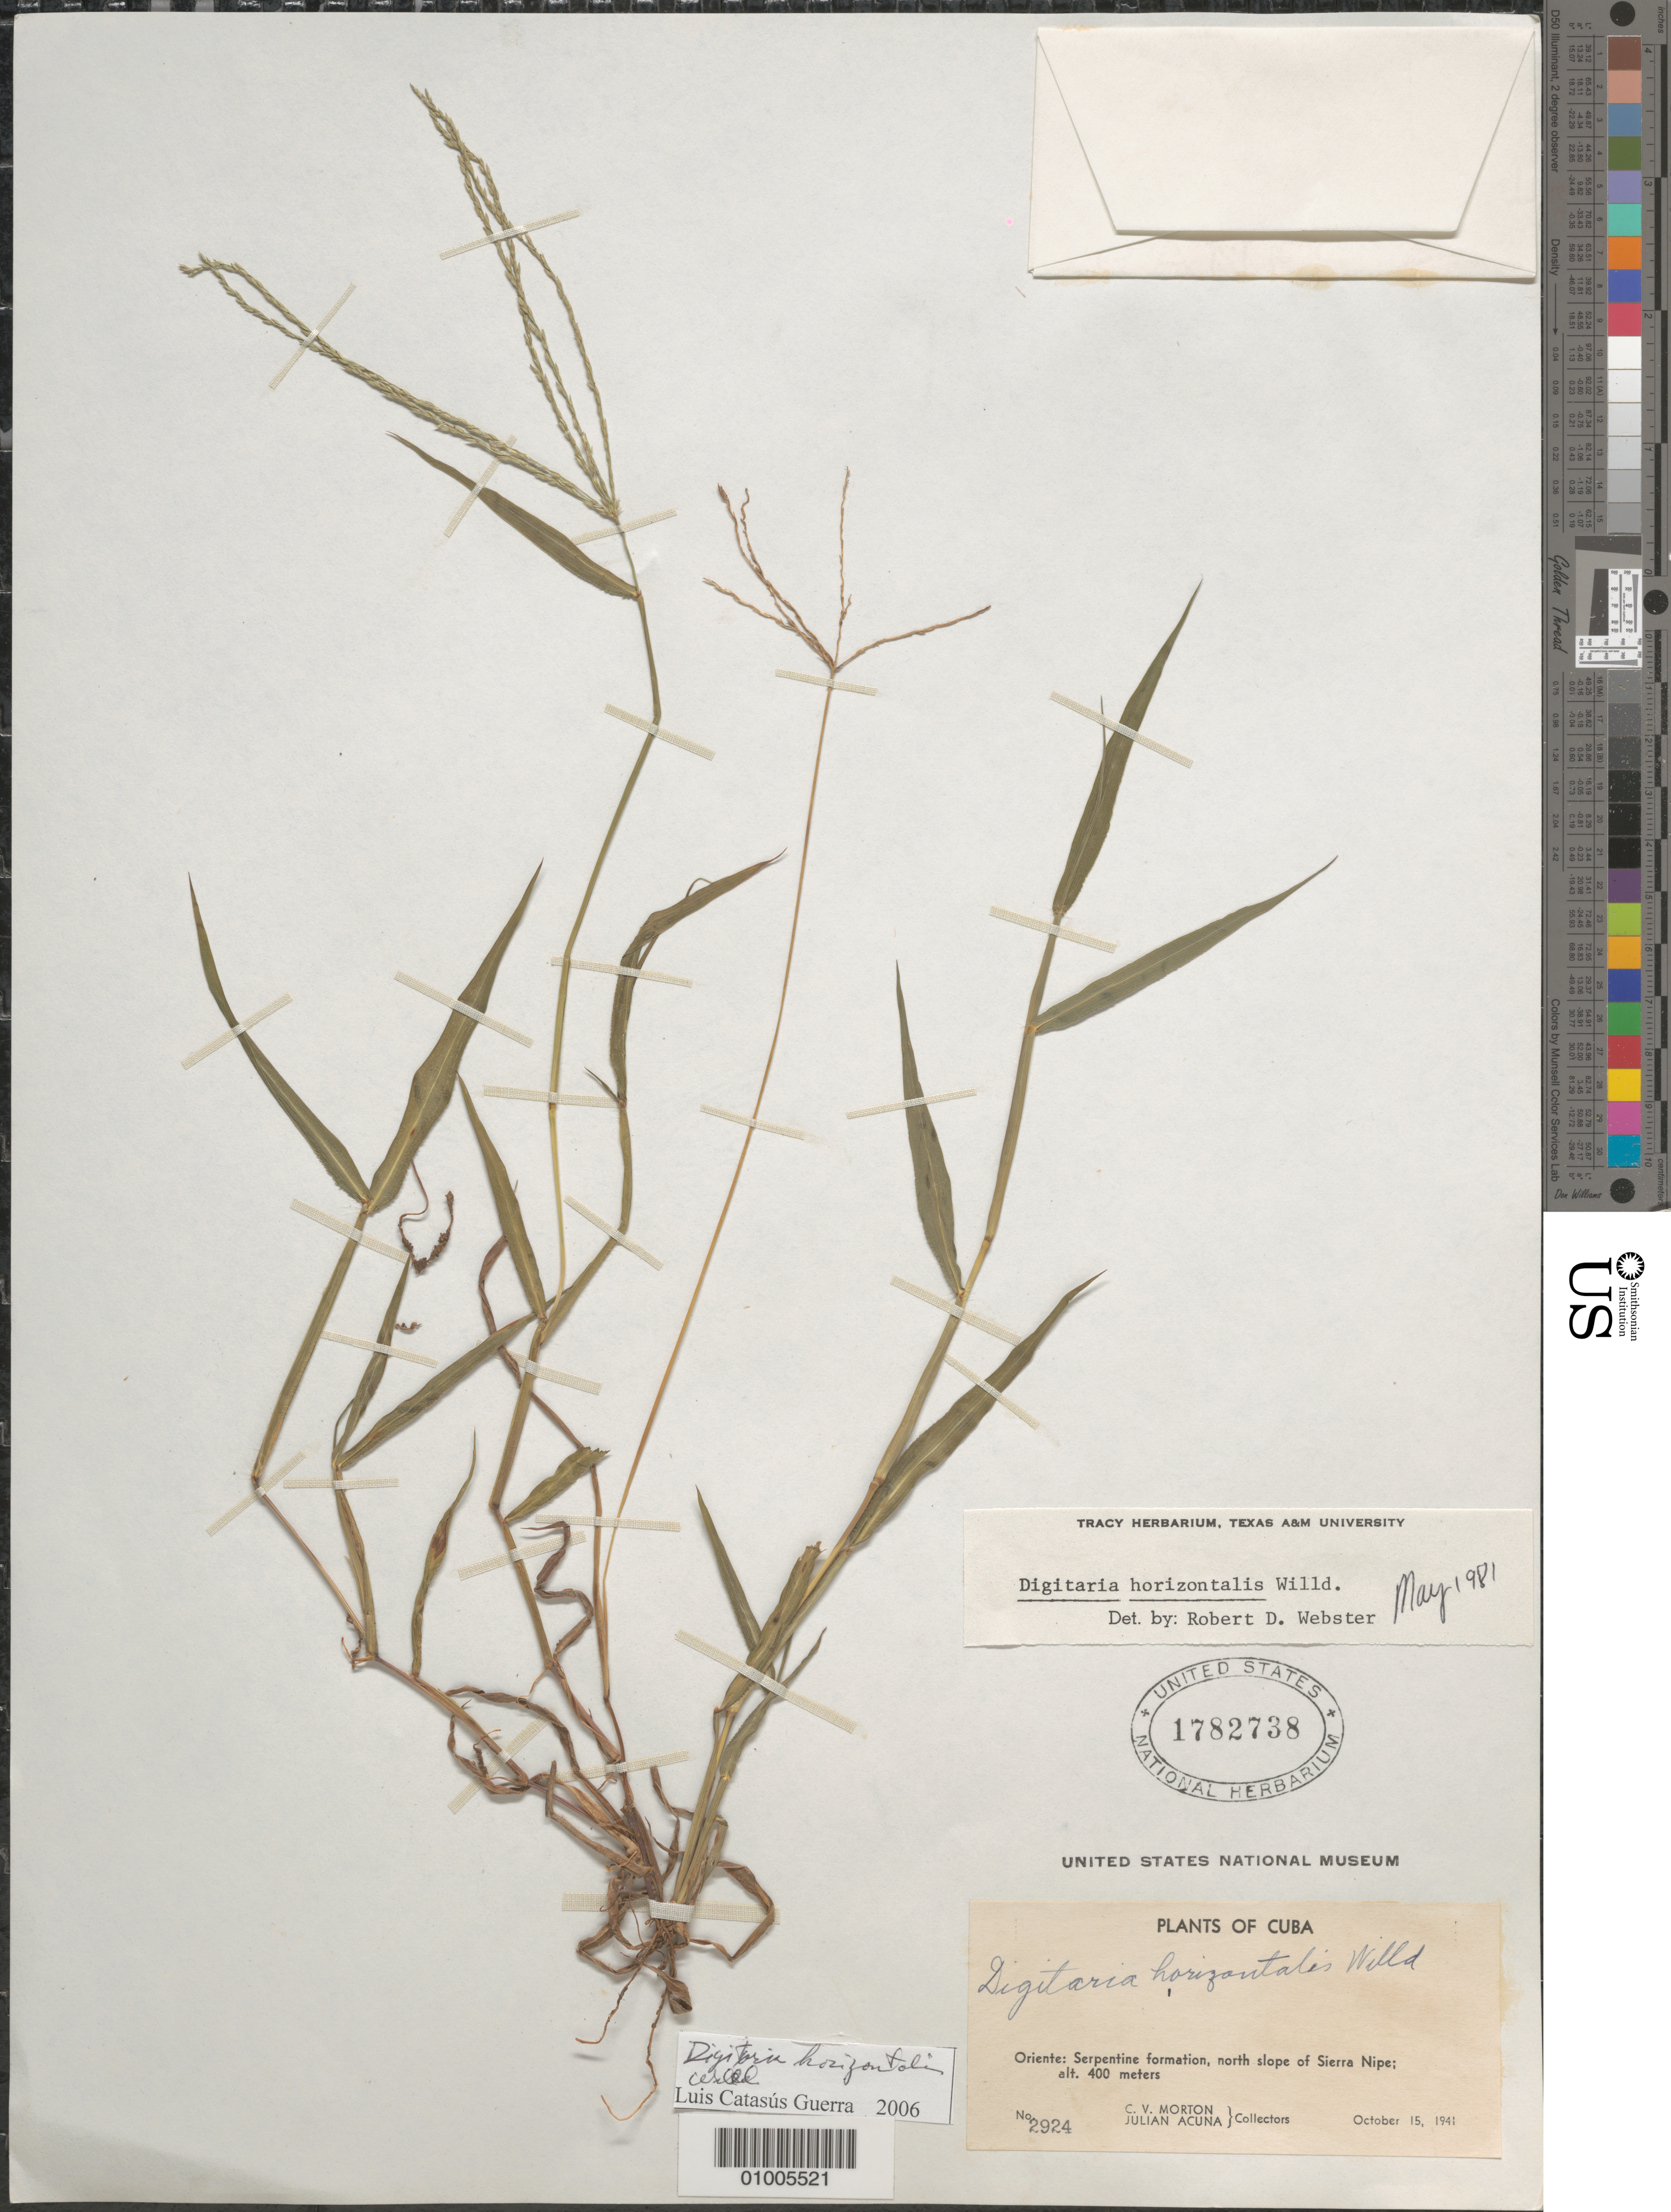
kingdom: Plantae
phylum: Tracheophyta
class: Liliopsida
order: Poales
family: Poaceae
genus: Digitaria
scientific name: Digitaria horizontalis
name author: Willd.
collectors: C. V. Morton & J. Acuña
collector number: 2924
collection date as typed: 15 Oct 1941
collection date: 1941-10-15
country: Cuba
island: Cuba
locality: Serpentine formation, north slope of Sierra Nipe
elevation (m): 400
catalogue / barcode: US 1782738